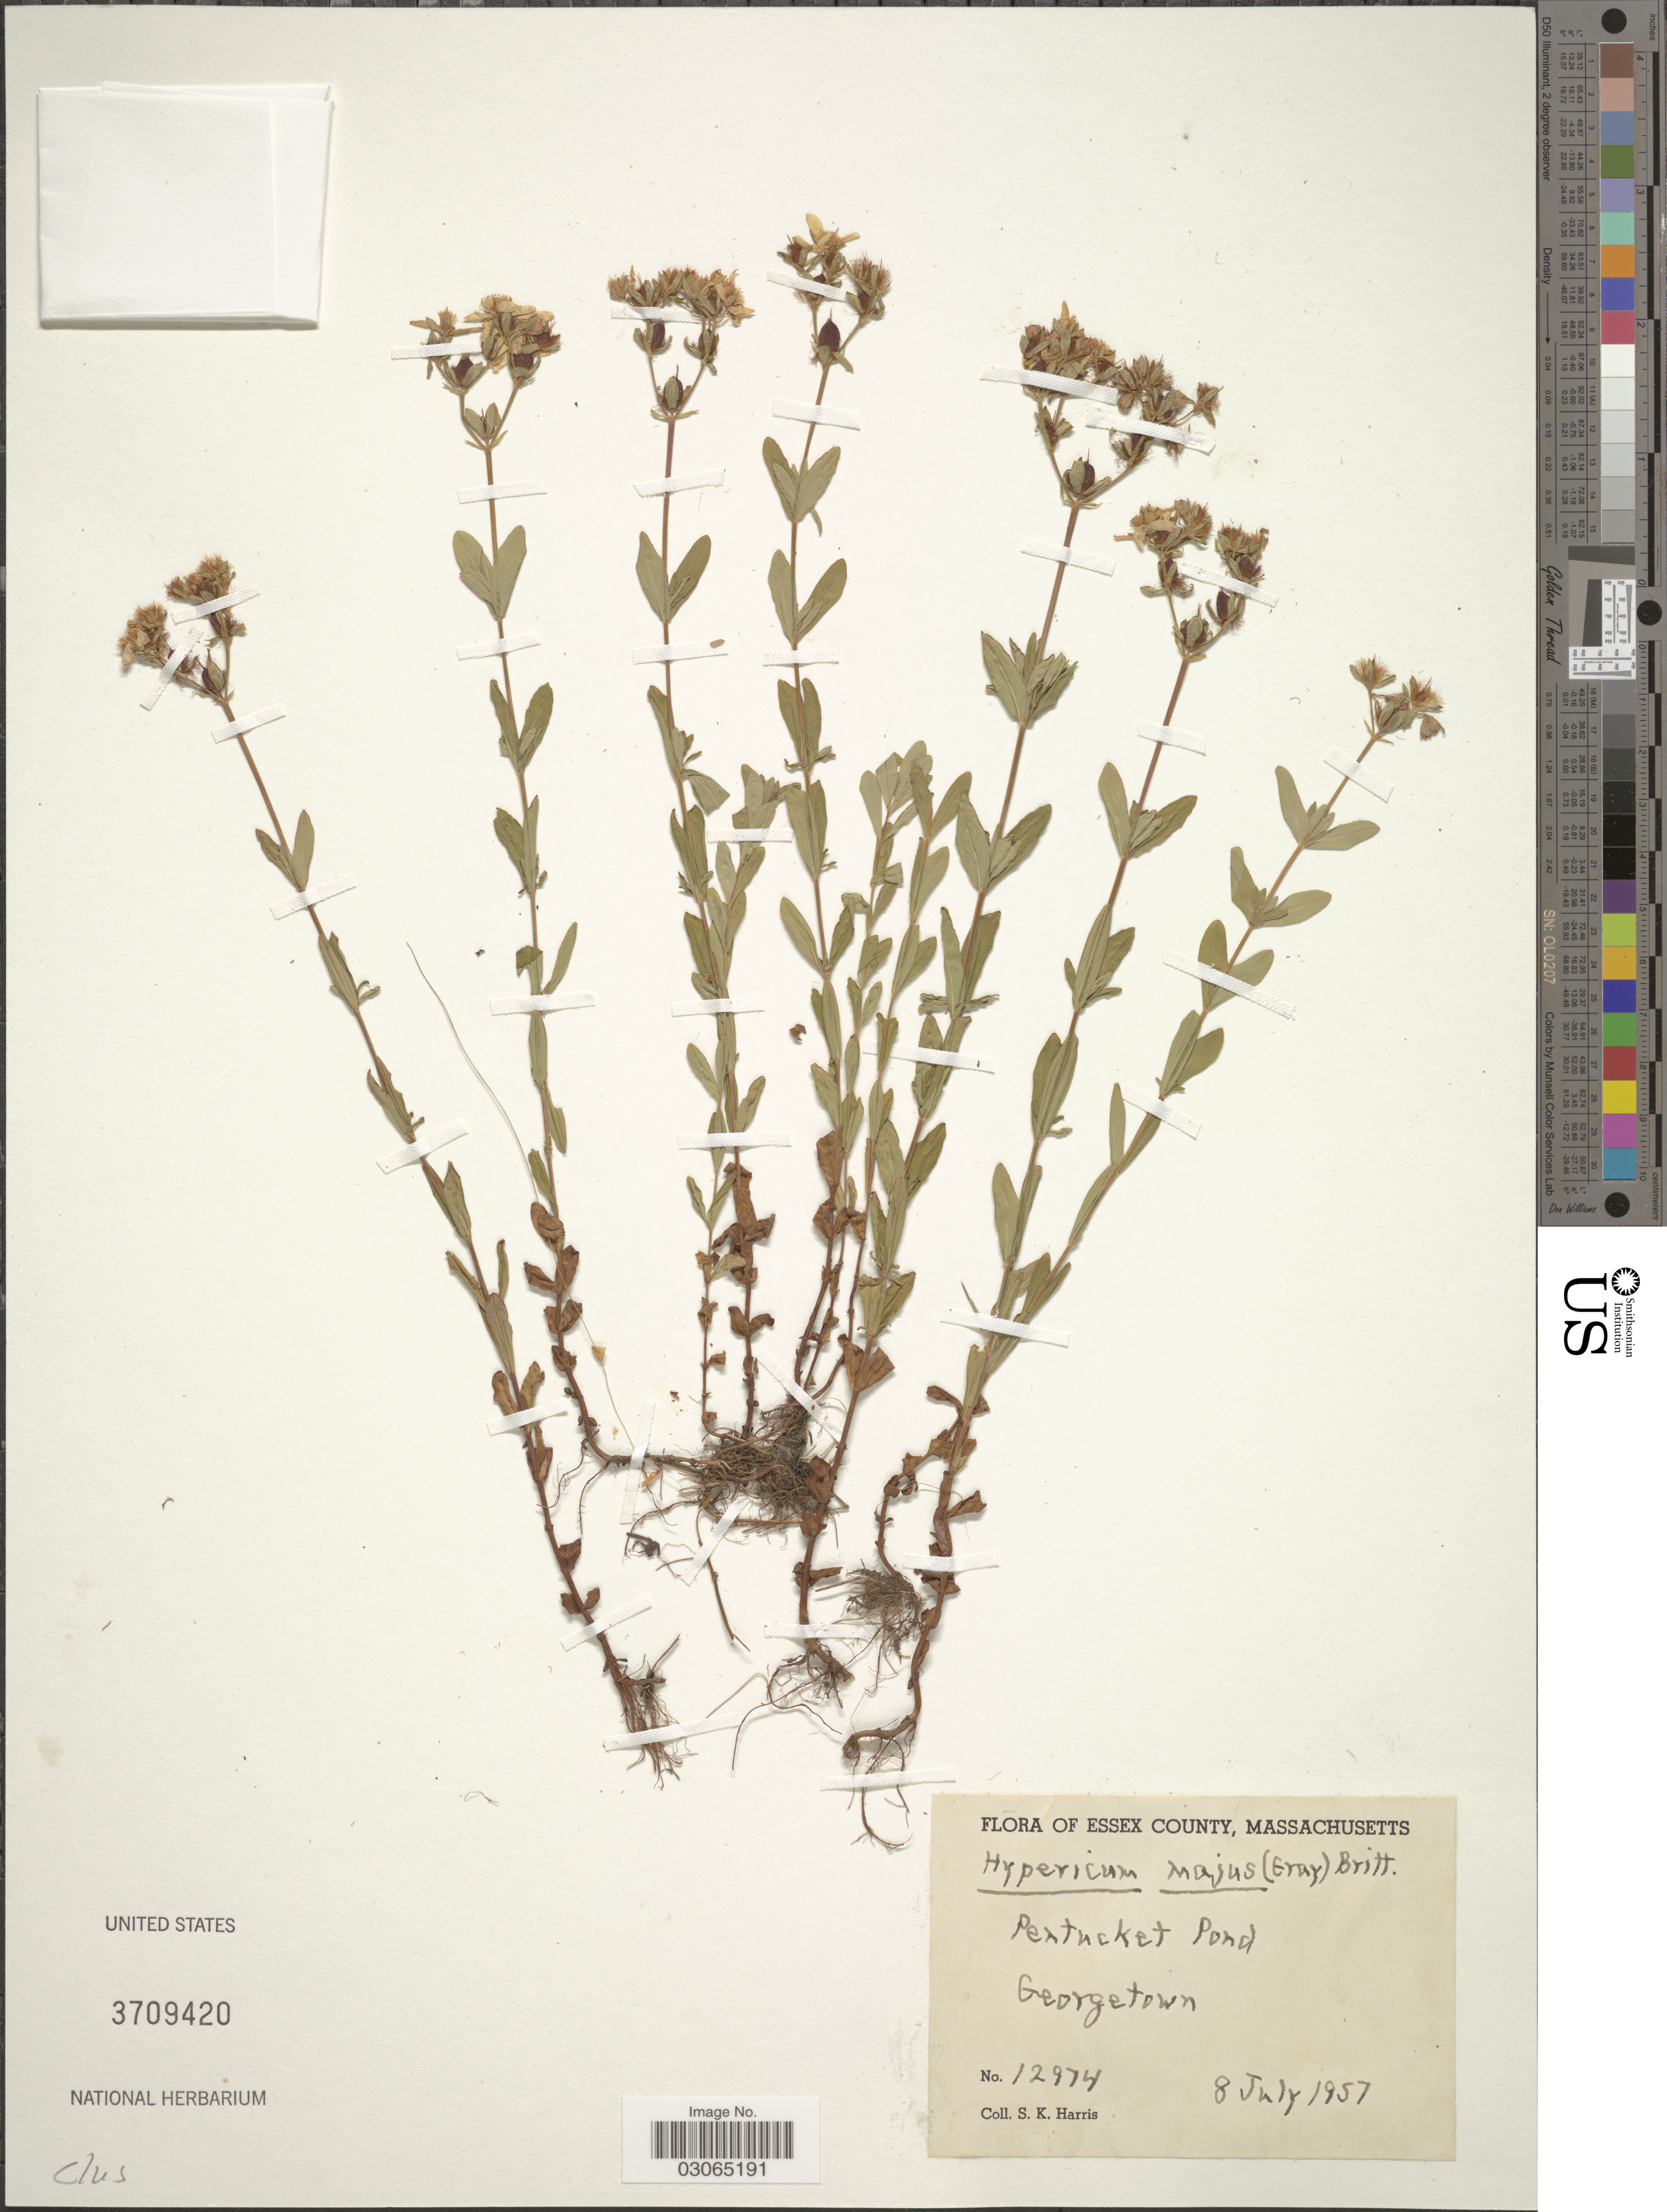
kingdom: Plantae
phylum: Tracheophyta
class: Magnoliopsida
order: Malpighiales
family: Hypericaceae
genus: Hypericum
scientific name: Hypericum majus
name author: (A. Gray) Britton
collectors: S. K. Harris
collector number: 12974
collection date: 1957-07-08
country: United States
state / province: Massachusetts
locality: Essex county. Pentucket Pond. Georgetown.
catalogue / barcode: US 3709420